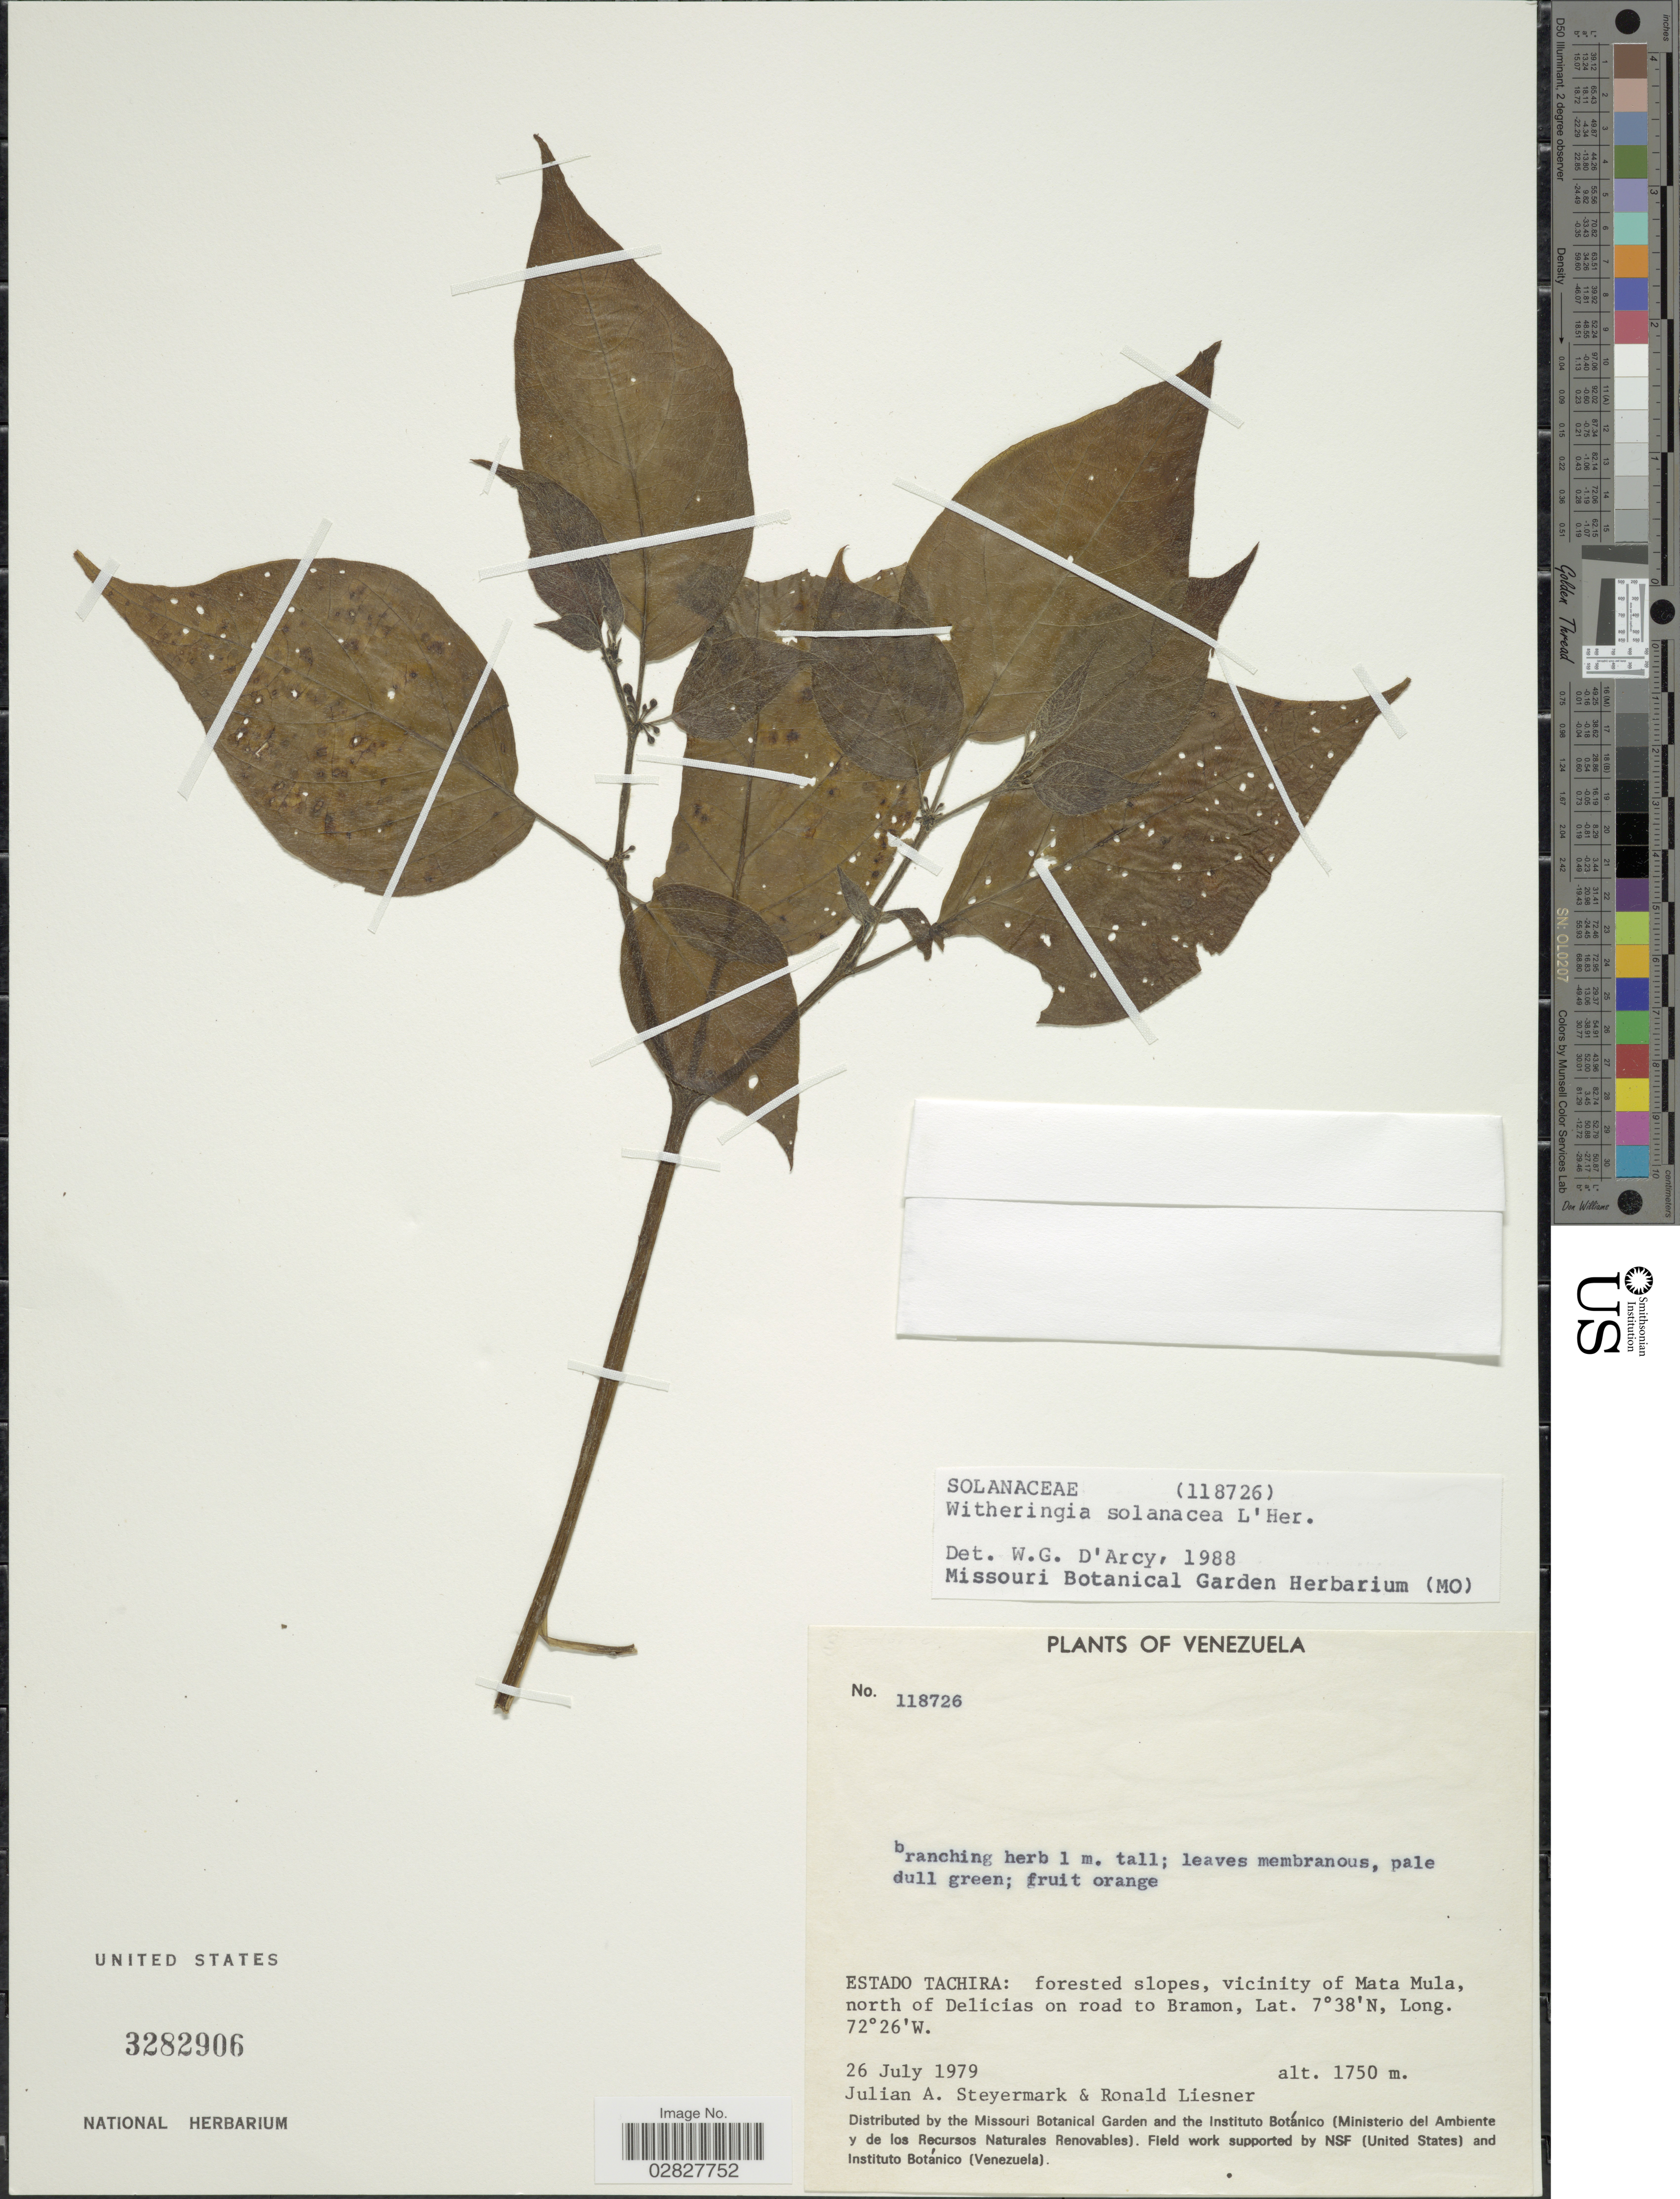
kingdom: Plantae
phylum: Tracheophyta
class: Magnoliopsida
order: Solanales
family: Solanaceae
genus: Witheringia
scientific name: Witheringia solanacea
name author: L'Hér.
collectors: J. Steyermark & R. L. Liesner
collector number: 118726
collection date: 1979-07-26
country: Venezuela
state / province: Tachira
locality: Forested slopes, vicinity of Mata Mula, north of Delicias on road to Bramon.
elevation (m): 1750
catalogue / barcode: US 3282906